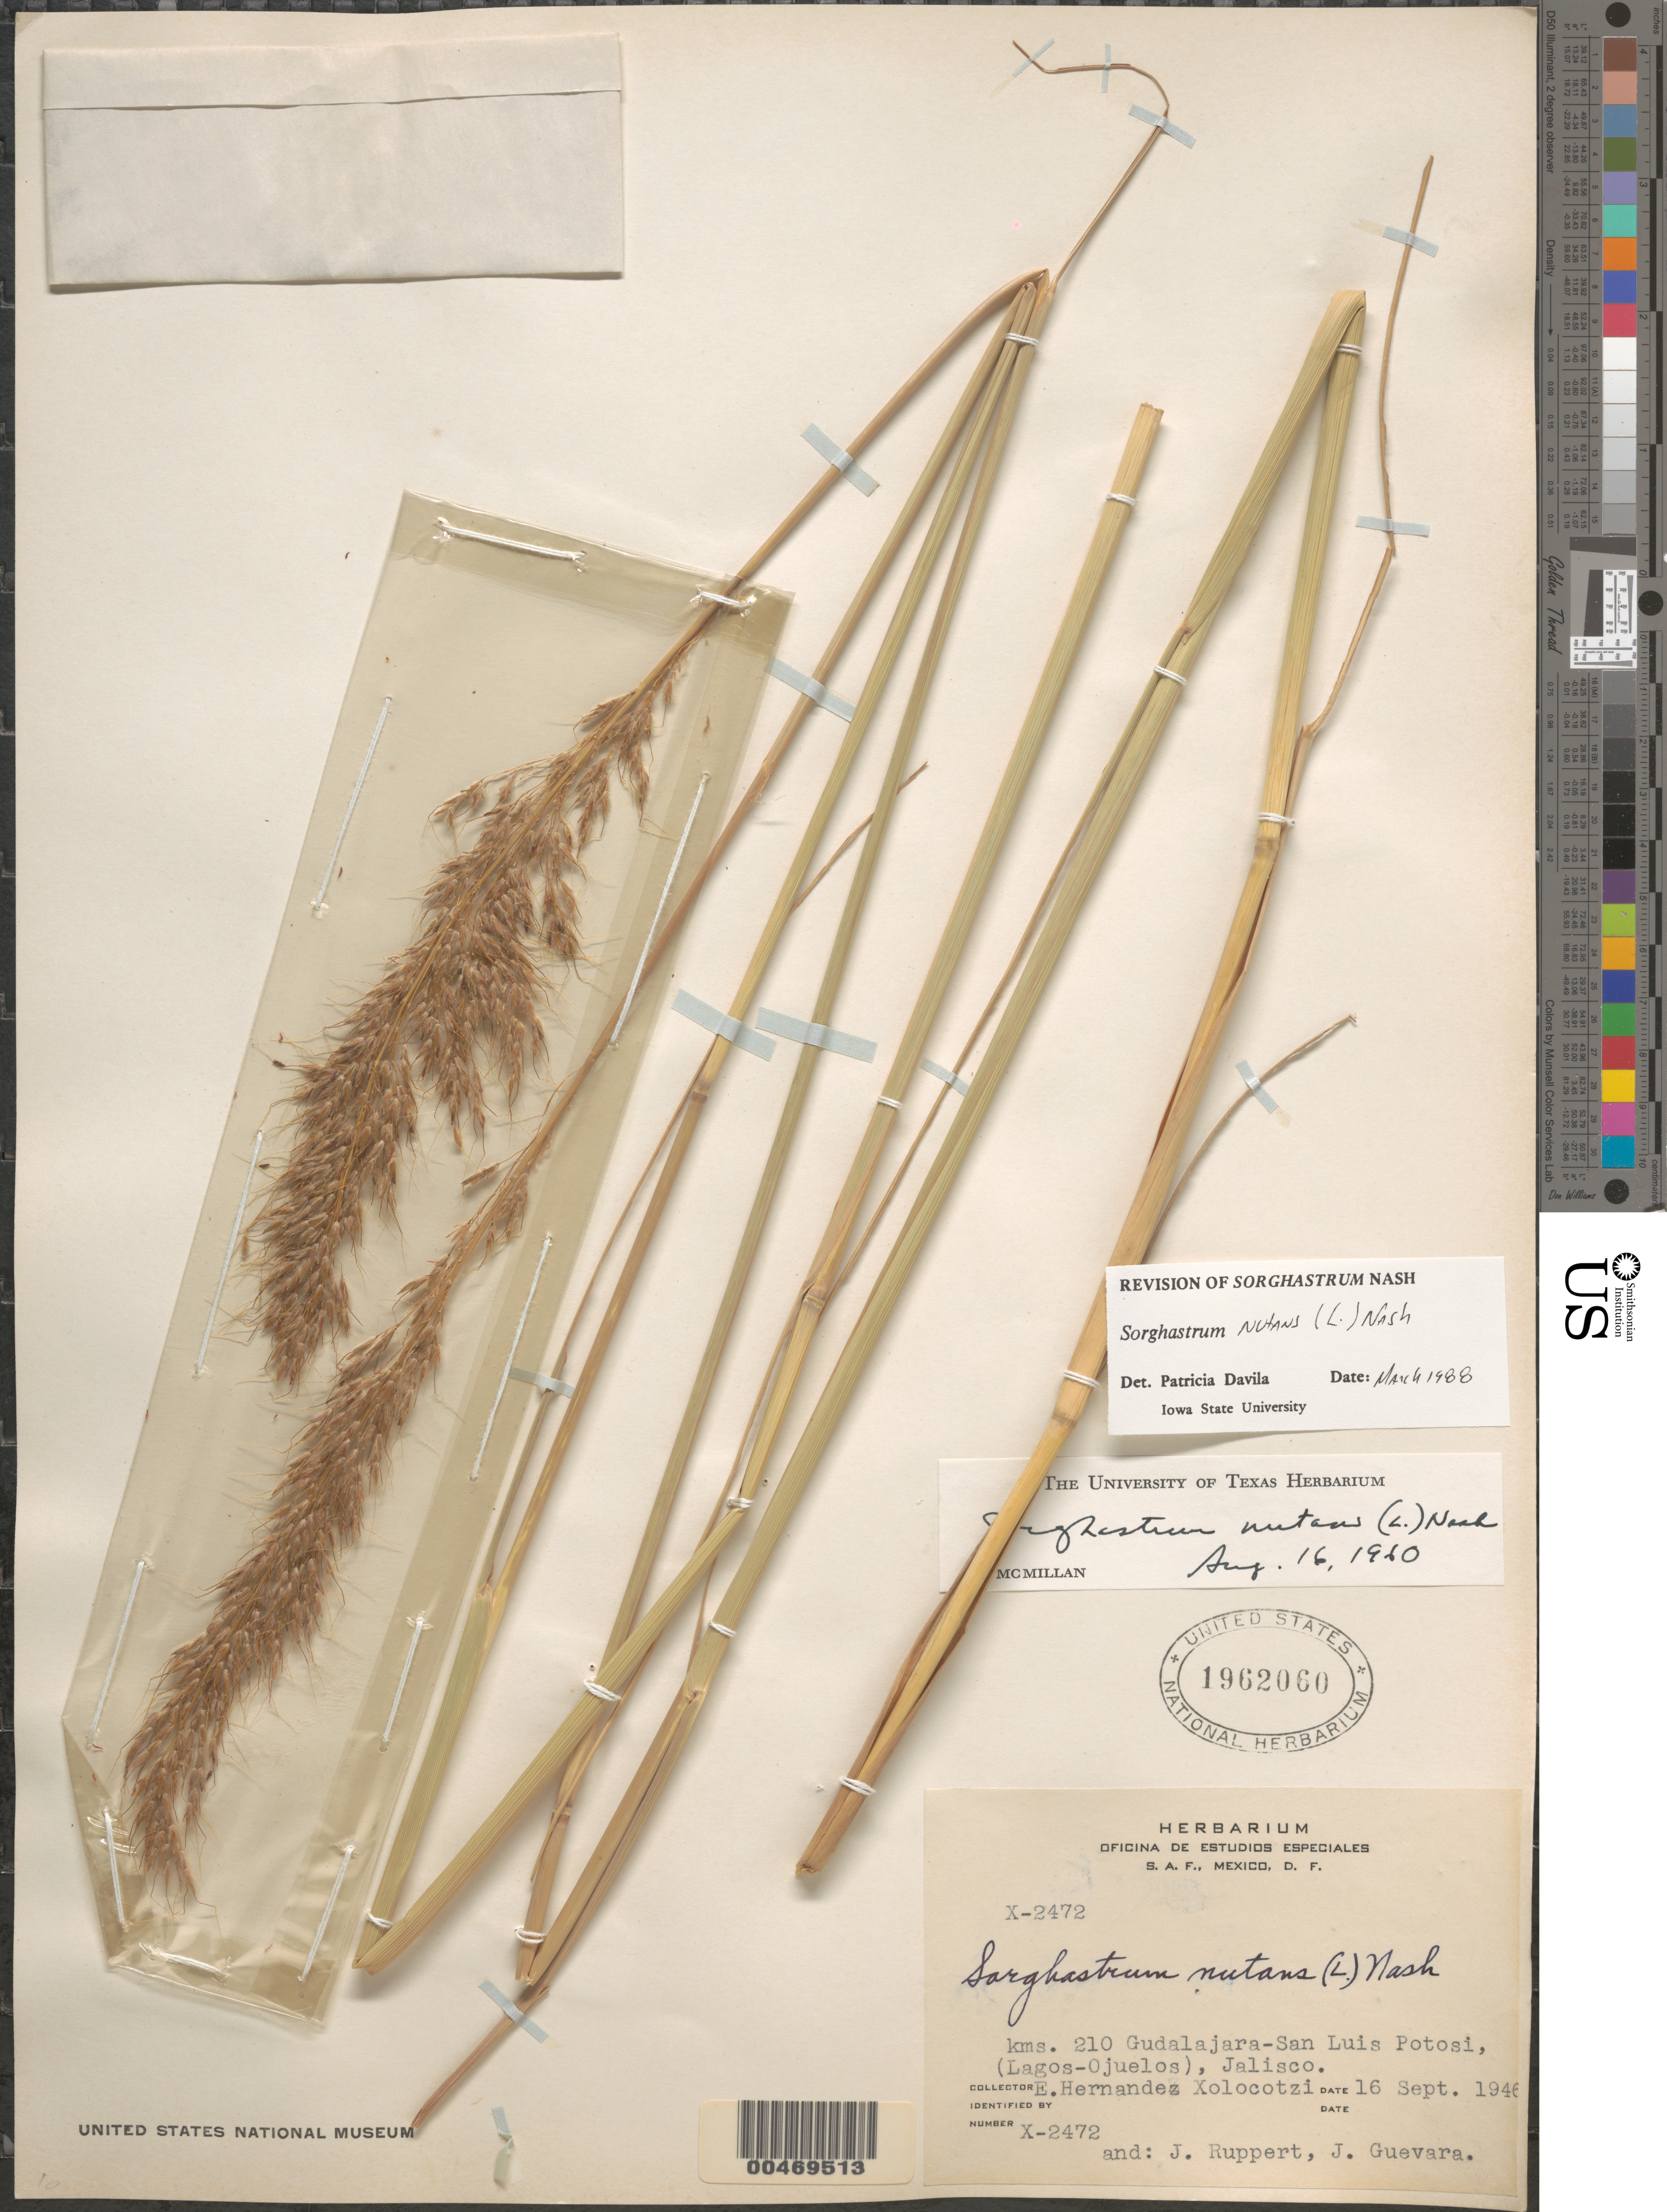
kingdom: Plantae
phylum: Tracheophyta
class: Liliopsida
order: Poales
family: Poaceae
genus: Sorghastrum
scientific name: Sorghastrum nutans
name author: (L.) Nash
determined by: Dávila, P. D.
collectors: E. I. Hernández-X., J. Ruppert & J. Guevara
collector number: X-2472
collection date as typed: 16 Sep 1946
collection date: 1946-09-16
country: Mexico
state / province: Jalisco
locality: Km 210 Guadalajara - San Luis Potosi, (Lagos - Ojuelos)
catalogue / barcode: US 1962060